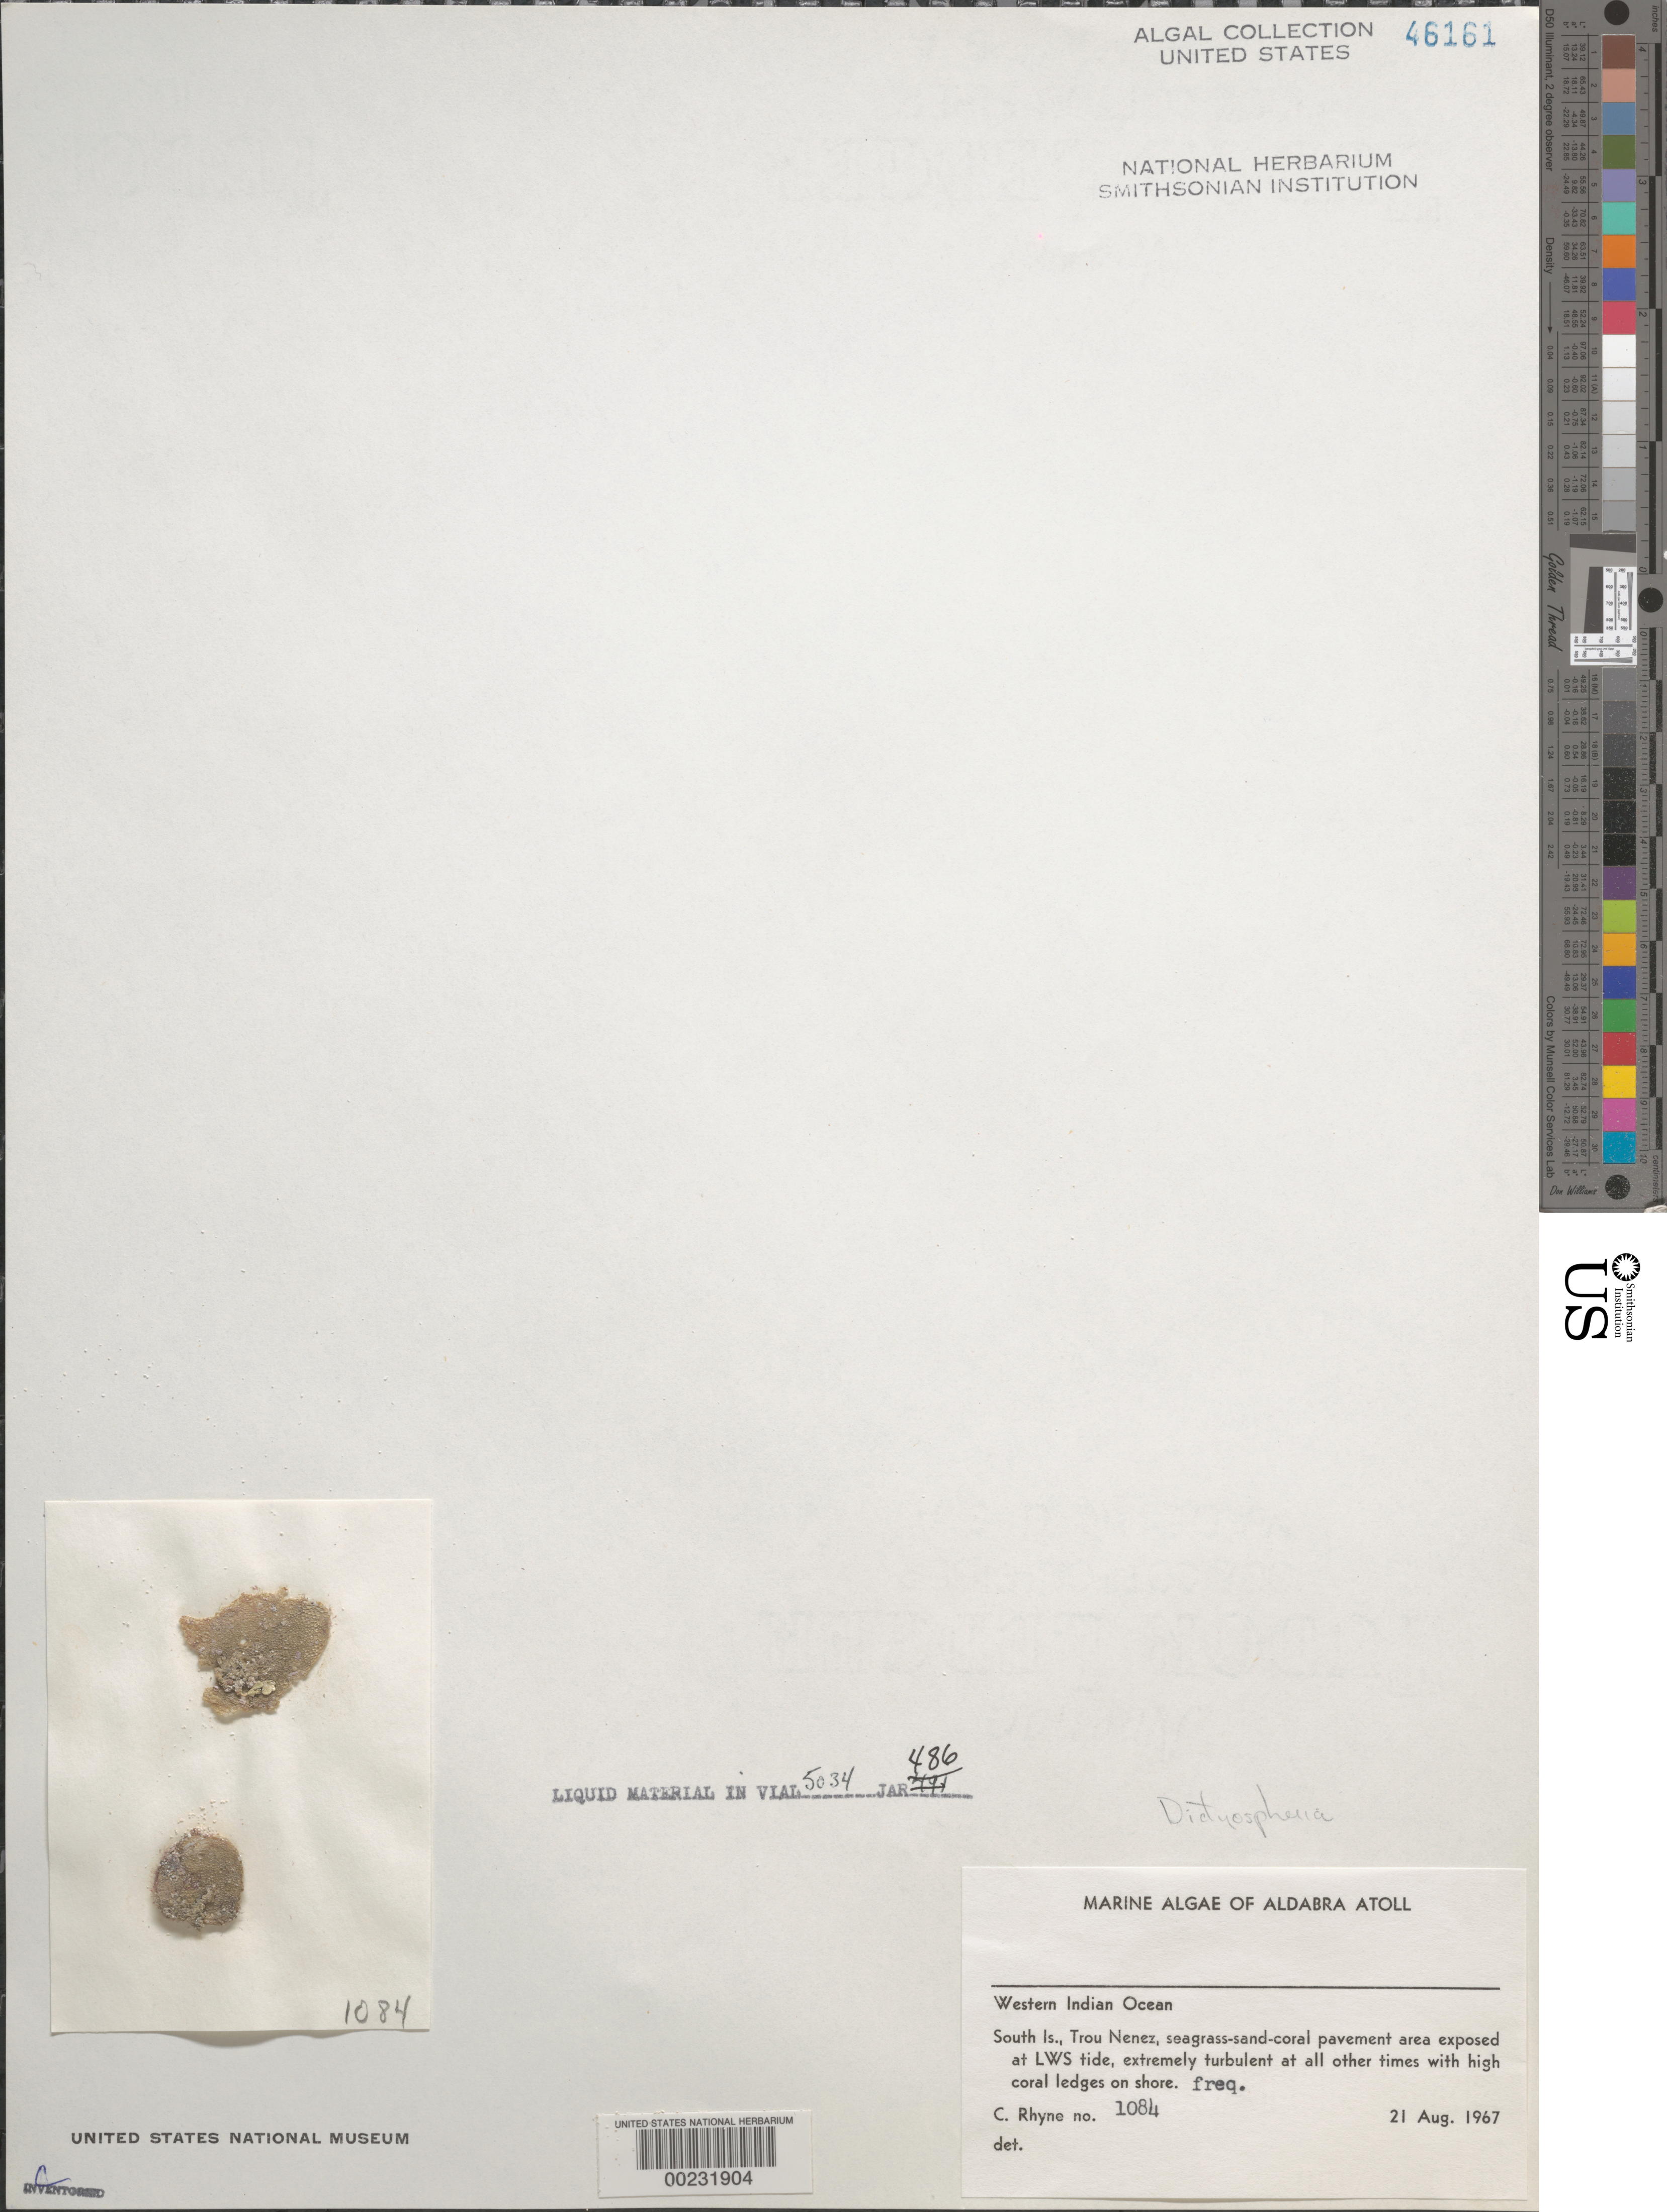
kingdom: Plantae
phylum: Chlorophyta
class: Ulvophyceae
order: Siphonocladales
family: Siphonocladaceae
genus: Dictyosphaeria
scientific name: Dictyosphaeria sp.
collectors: C. Rhyne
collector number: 1084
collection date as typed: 21 Aug 1967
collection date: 1967-08-21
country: Seychelles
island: Aldabra Atoll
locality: Trou Nenez, South Islet.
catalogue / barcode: US 46161